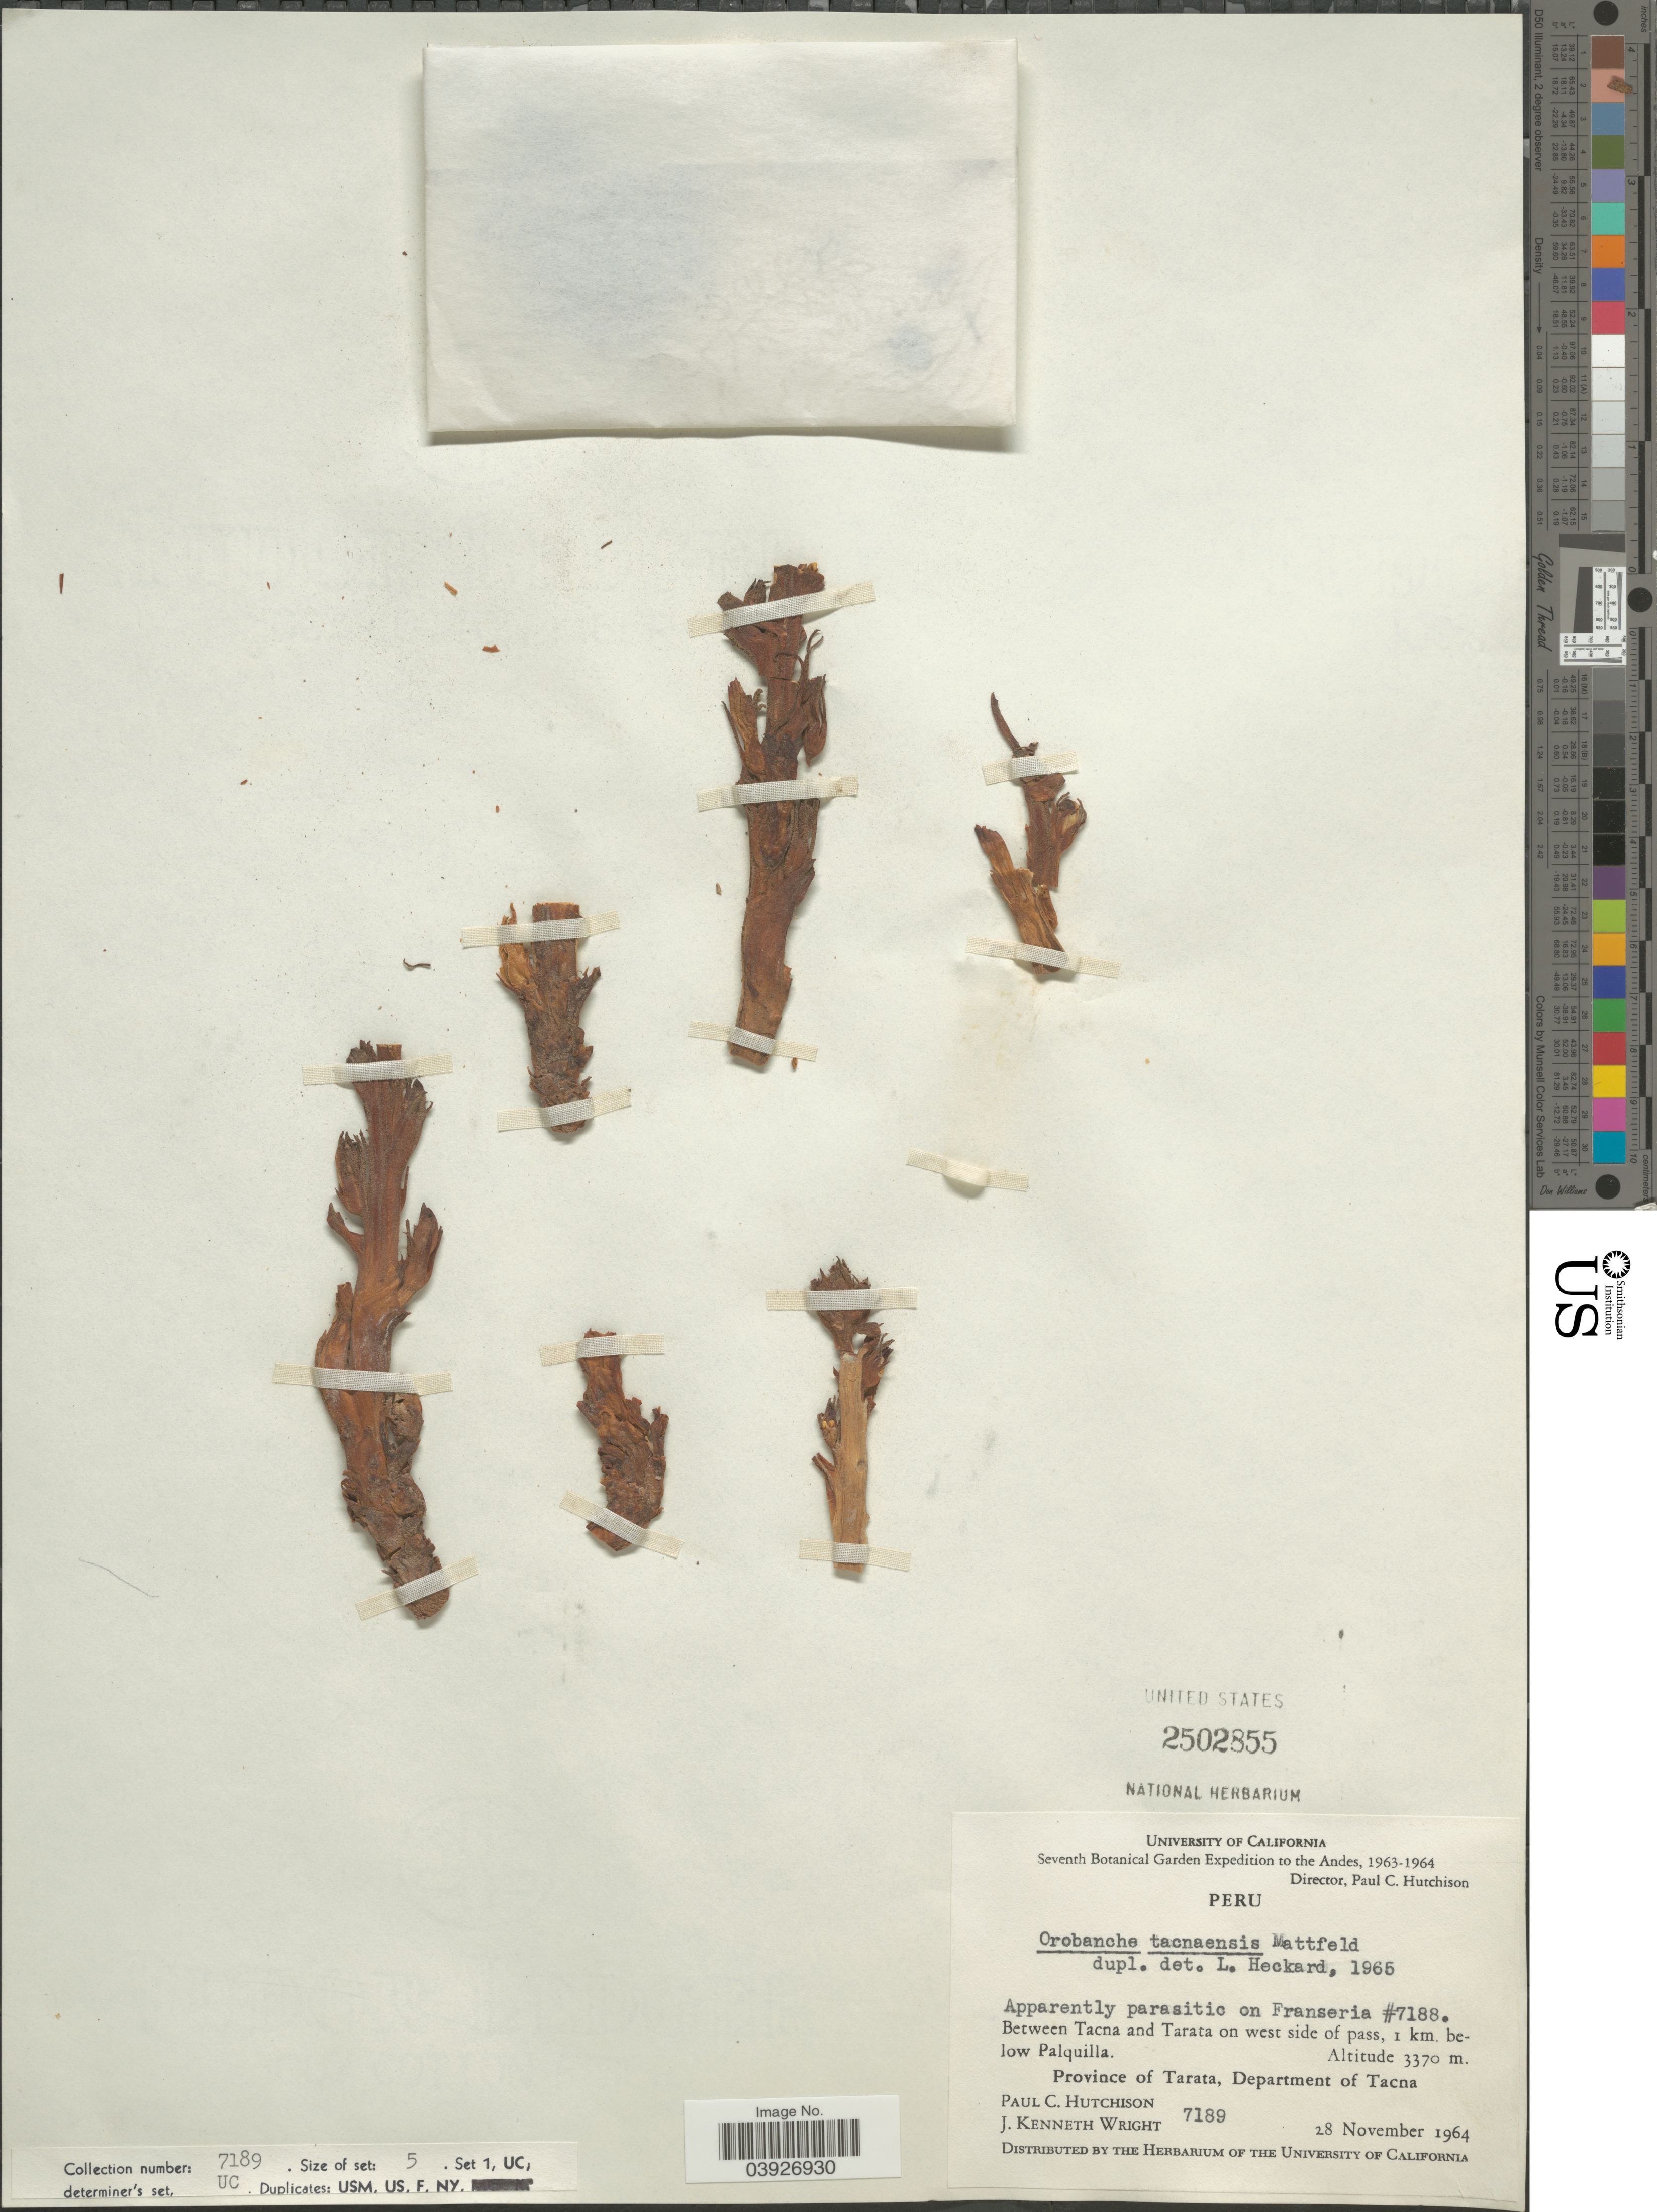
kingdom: Plantae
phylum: Tracheophyta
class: Magnoliopsida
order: Lamiales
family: Orobanchaceae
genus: Orobanche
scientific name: Orobanche tacnaensis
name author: Mattf.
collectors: P. C. Hutchison & J. K. Wright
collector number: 7189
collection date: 1964-11-28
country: Peru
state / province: Tacna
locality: Andes. Between Tacna and Tarata on west side of pass, 1 km. below Palquilla. Province of Tarata, Department of Tacna.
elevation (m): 3370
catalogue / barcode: US 2502855